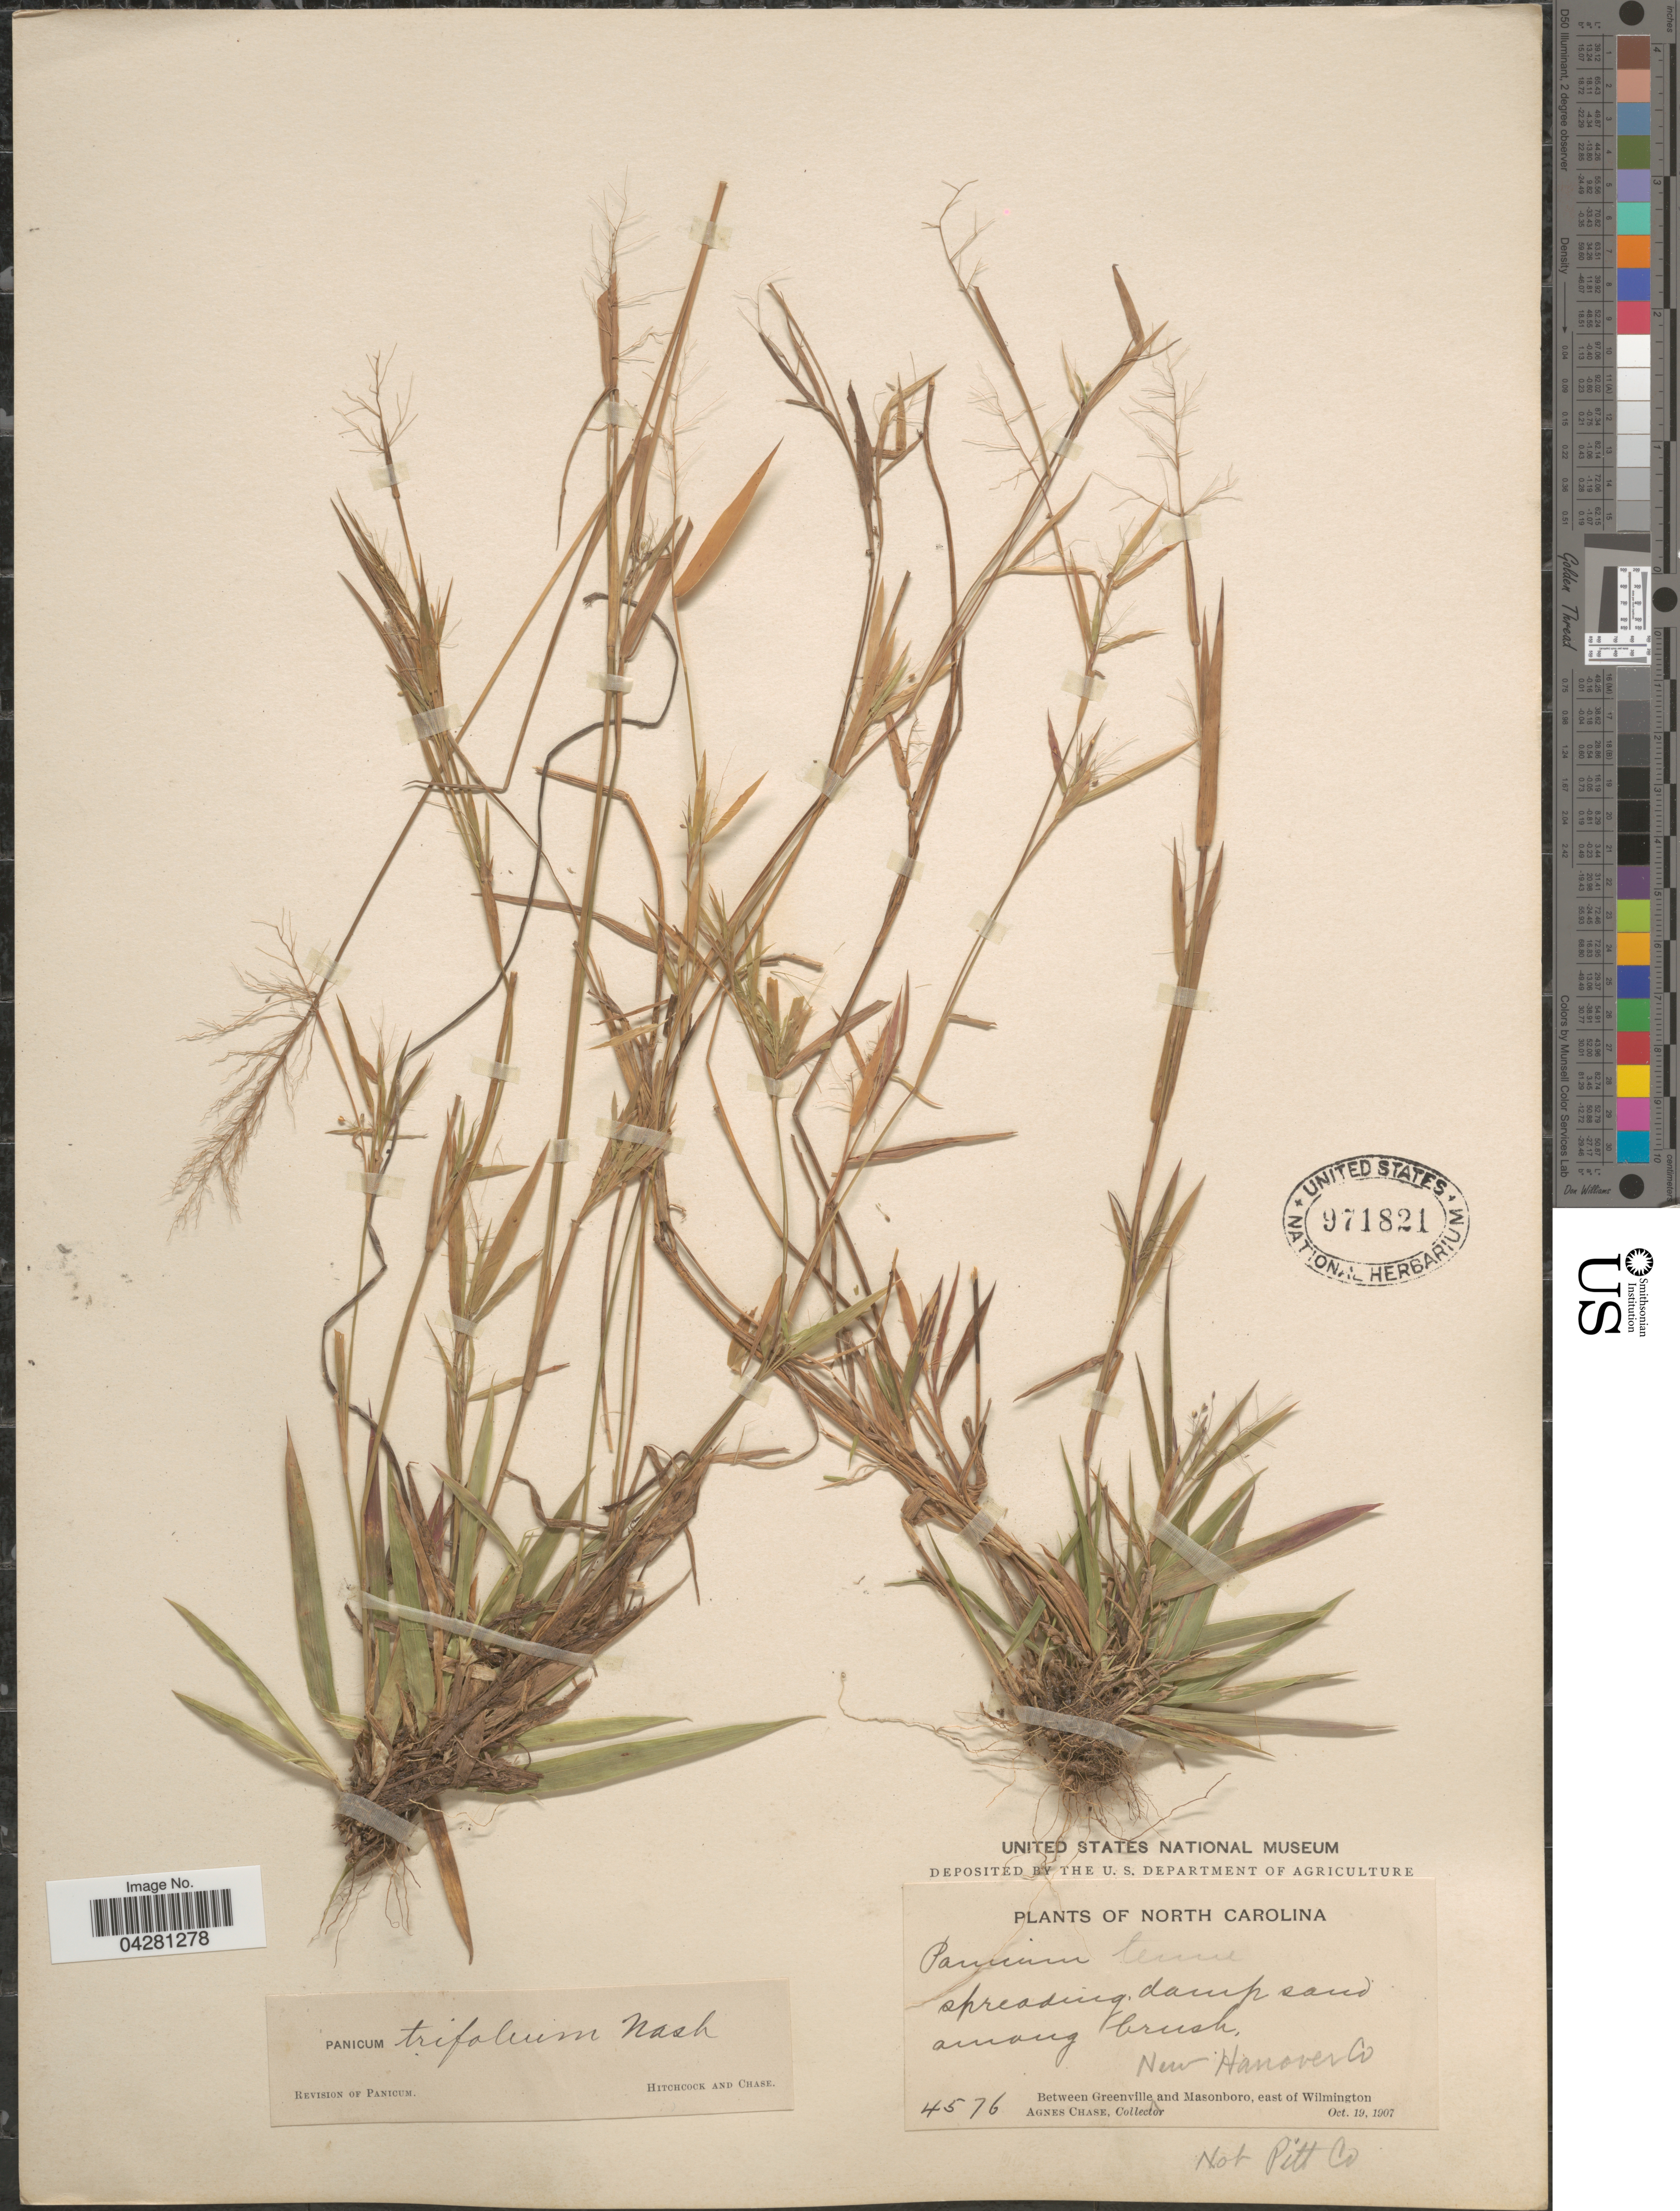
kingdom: Plantae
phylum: Tracheophyta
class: Liliopsida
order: Poales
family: Poaceae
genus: Dichanthelium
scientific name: Dichanthelium dichotomum var. unciphyllum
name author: (Trin.) Davidse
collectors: A. Chase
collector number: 4576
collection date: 1907-10-19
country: United States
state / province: North Carolina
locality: New Hanover Co. Between Greenville and Masonboro, east of Wilmington. Not Pitt Co [unsure placement]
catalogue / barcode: US 971821